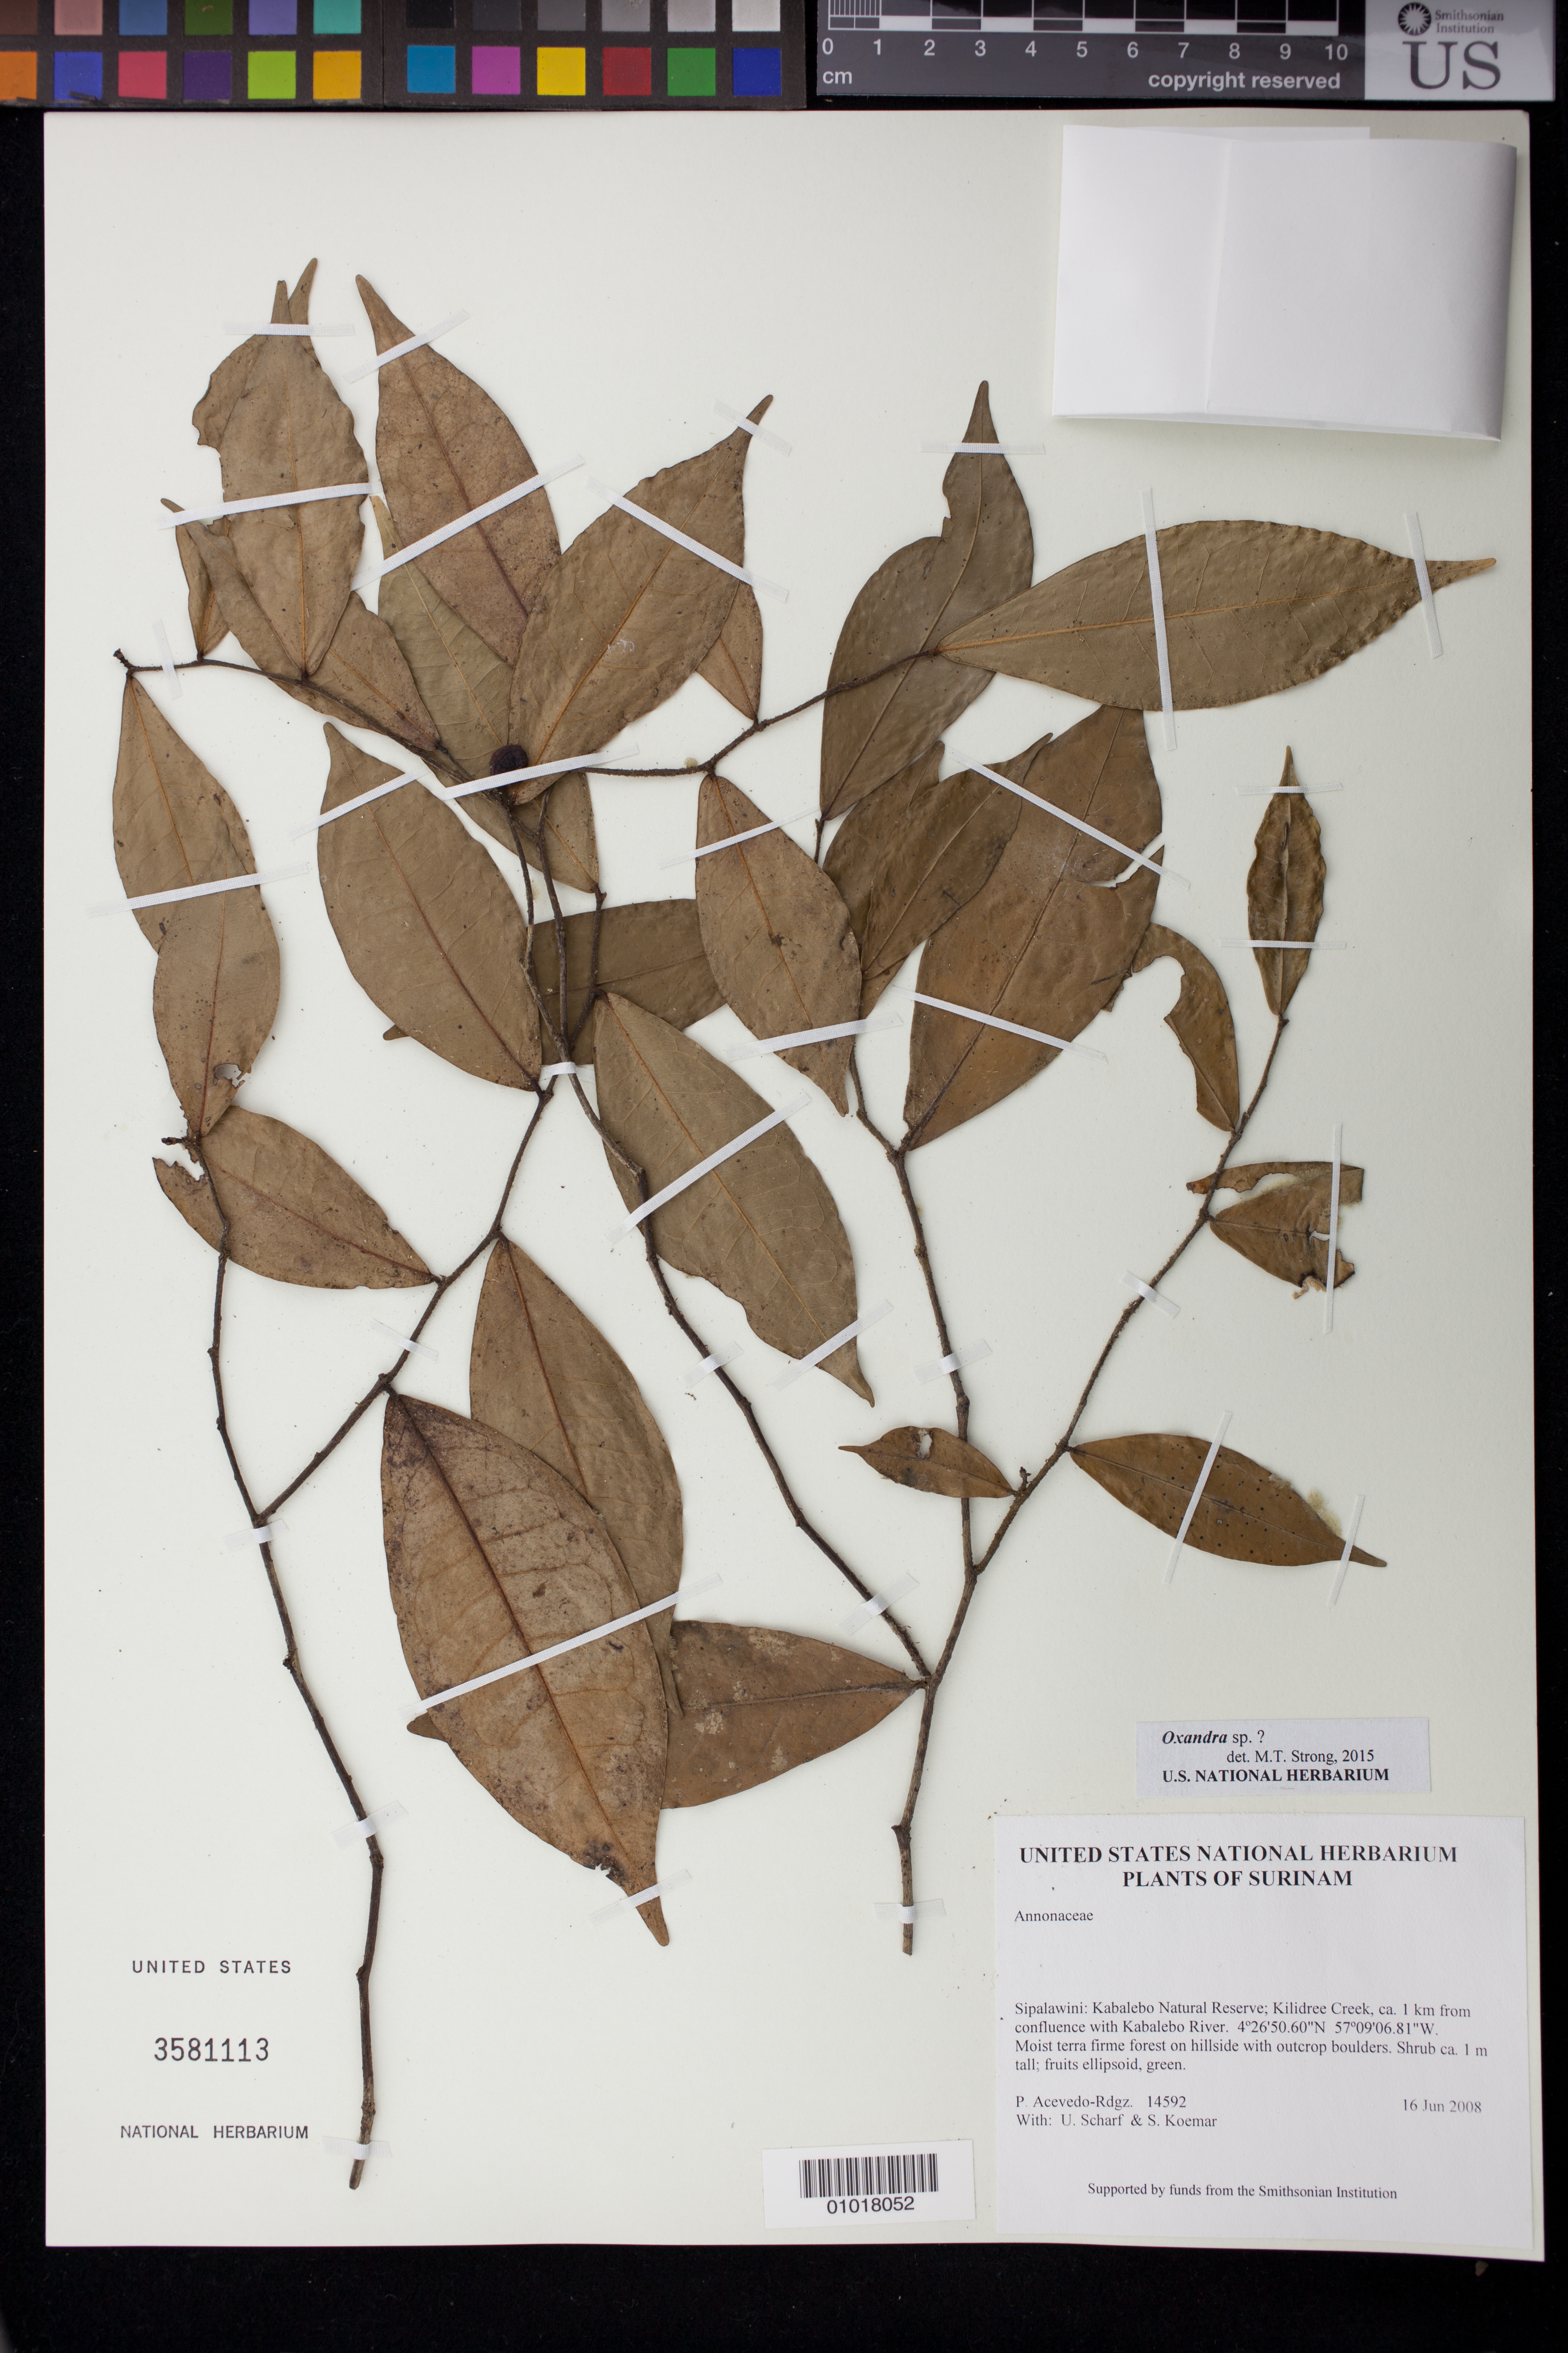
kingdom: Plantae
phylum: Tracheophyta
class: Magnoliopsida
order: Magnoliales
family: Annonaceae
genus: Oxandra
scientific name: Oxandra surinamensis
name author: Jans.-Jac.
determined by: Maas, Paul J.; Maas, H.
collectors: P. Acevedo-Rodr., U. Scharf & S. Koemar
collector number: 14592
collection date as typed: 16 Jun 2008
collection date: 2008-06-16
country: Suriname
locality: Sipalawini: Kabalebo Natural Reserve; Kilidree Creek, ca. 1 km from confluence with Kabalebo River.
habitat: Moist terra firme forest on hillside with outcrop boulders.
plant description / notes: US, NY, MO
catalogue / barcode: US 3581113